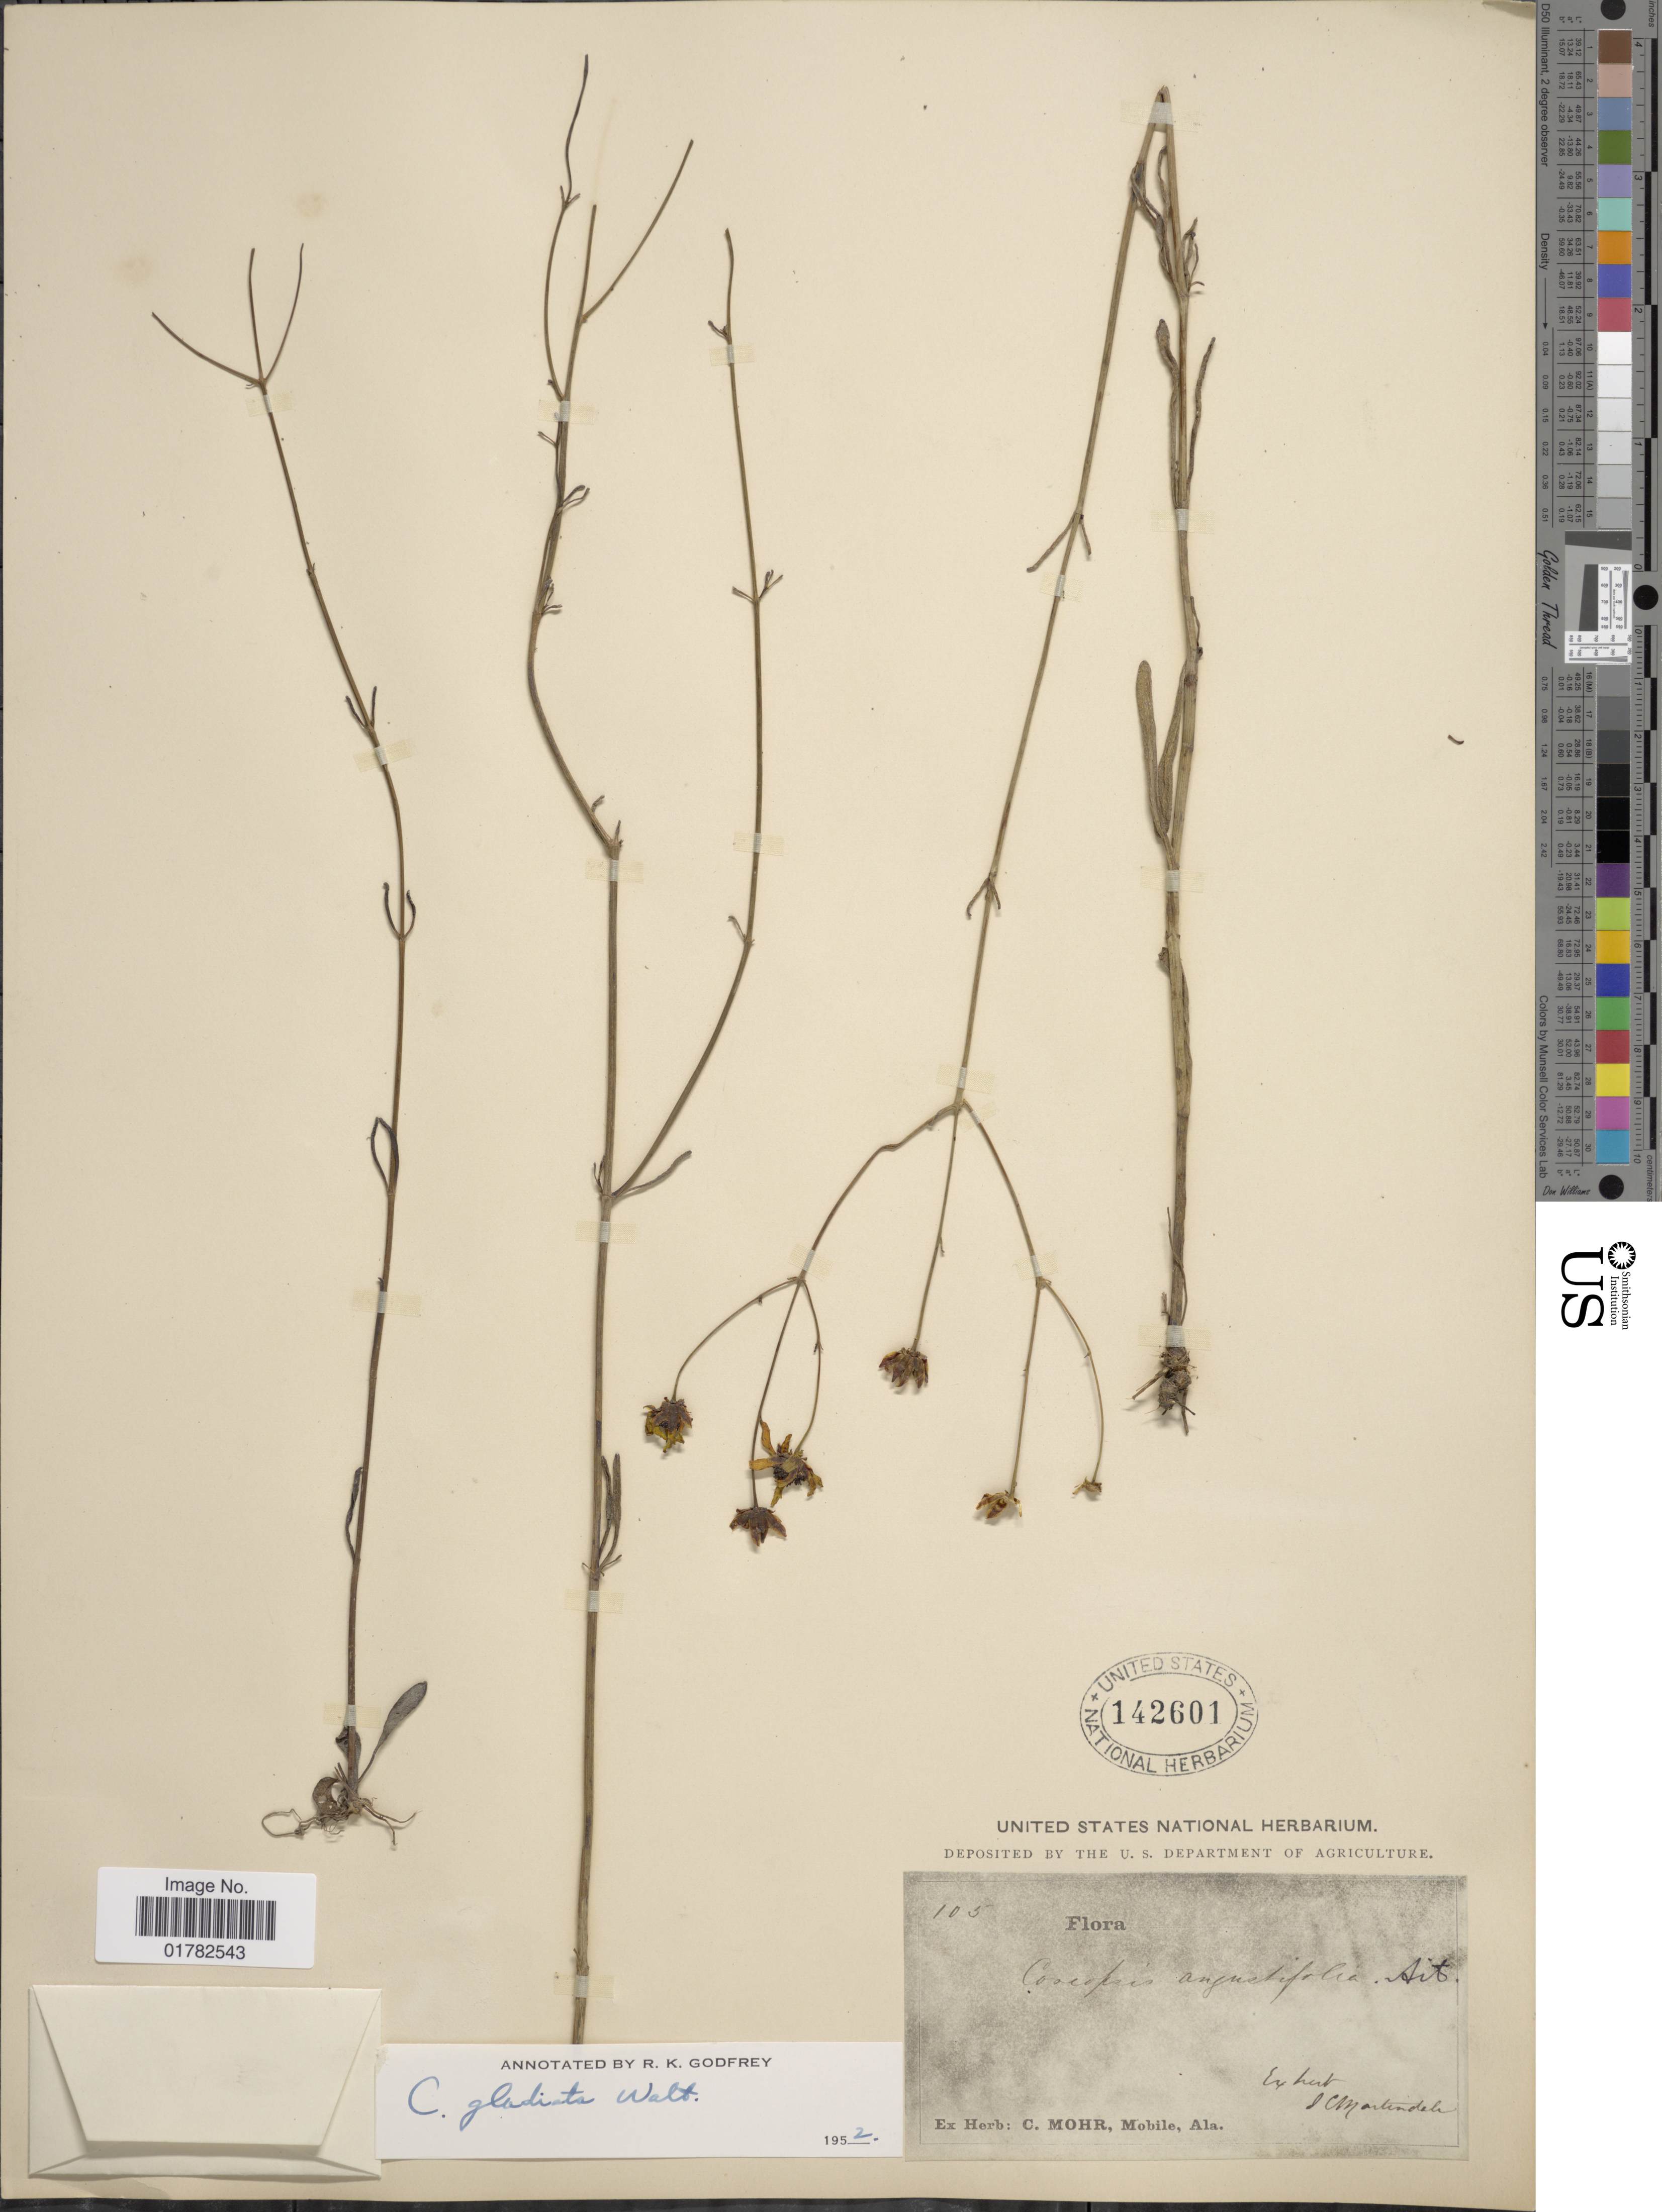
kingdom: Plantae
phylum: Tracheophyta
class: Magnoliopsida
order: Asterales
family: Asteraceae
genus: Coreopsis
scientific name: Coreopsis gladiata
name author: Walter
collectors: ex herb. J. C. Martindale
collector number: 105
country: United States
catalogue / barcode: US 142601